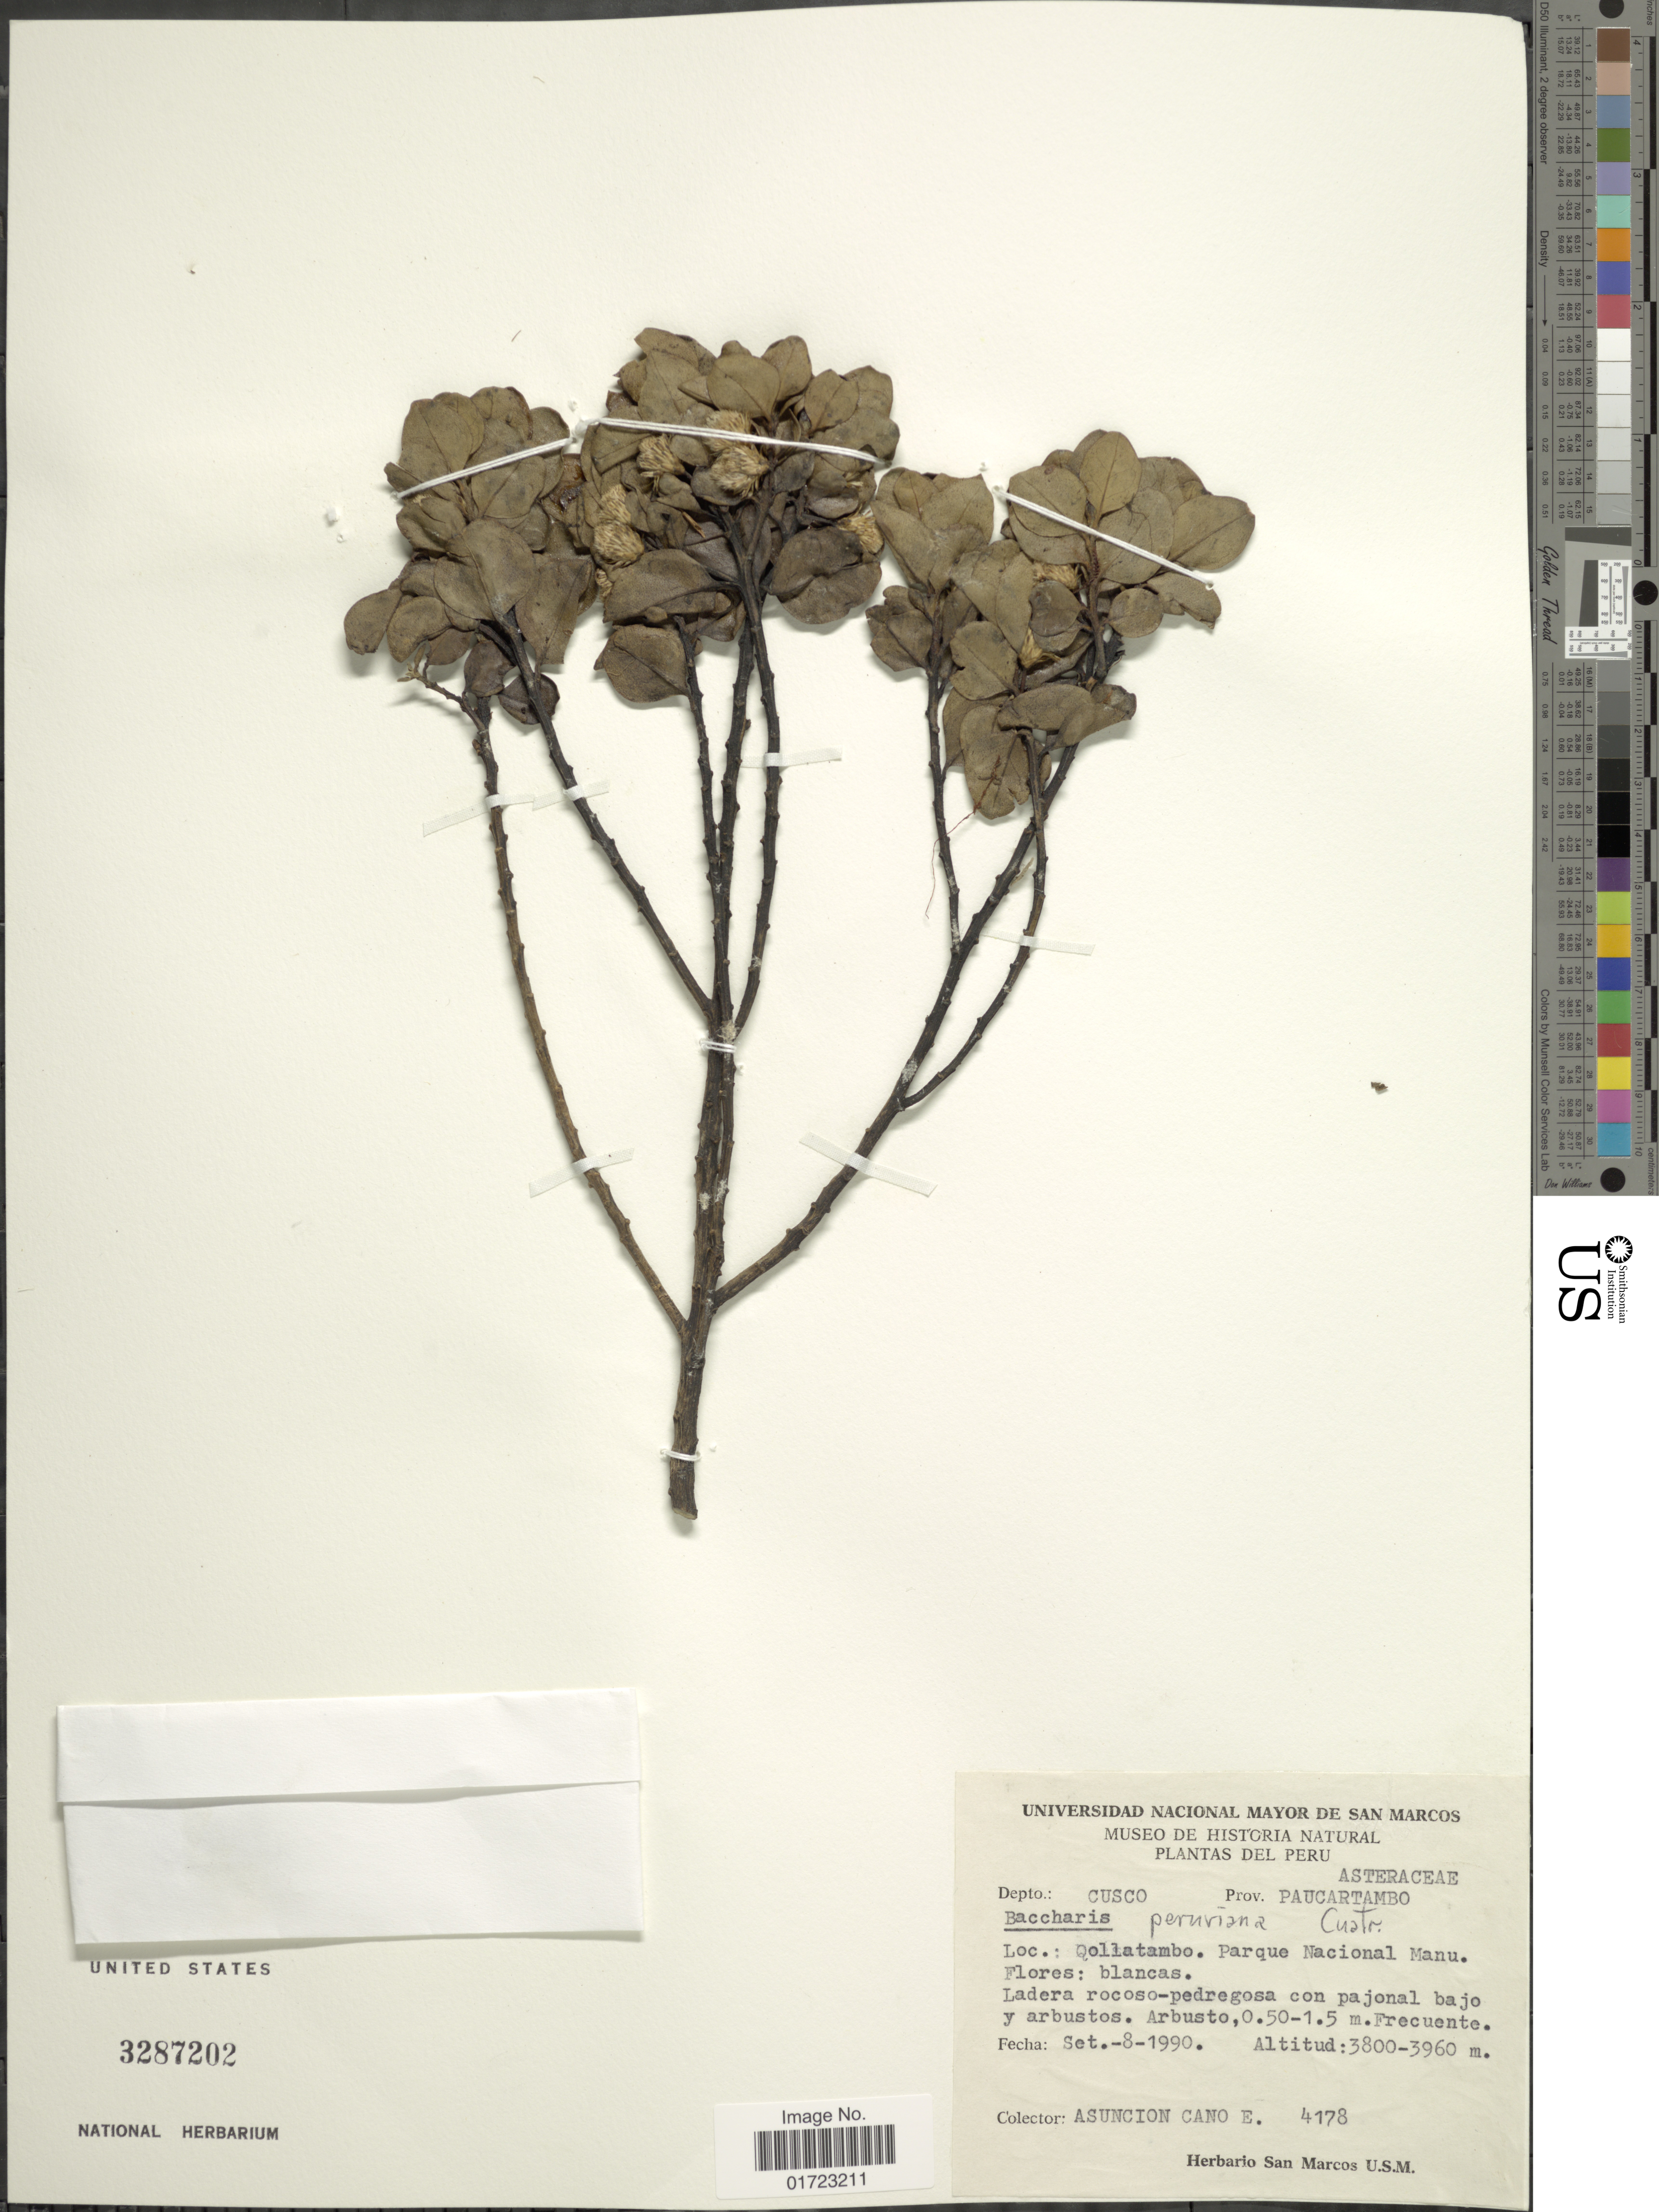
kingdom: Plantae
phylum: Tracheophyta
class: Magnoliopsida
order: Asterales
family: Asteraceae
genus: Baccharis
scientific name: Baccharis peruviana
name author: Cuatrec.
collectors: A. Cano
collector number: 4178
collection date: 1990-09-08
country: Peru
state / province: Cusco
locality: Prov. Paucartambo. Qollatambi. Parque Nacional Manu.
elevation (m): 3800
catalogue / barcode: US 3287202